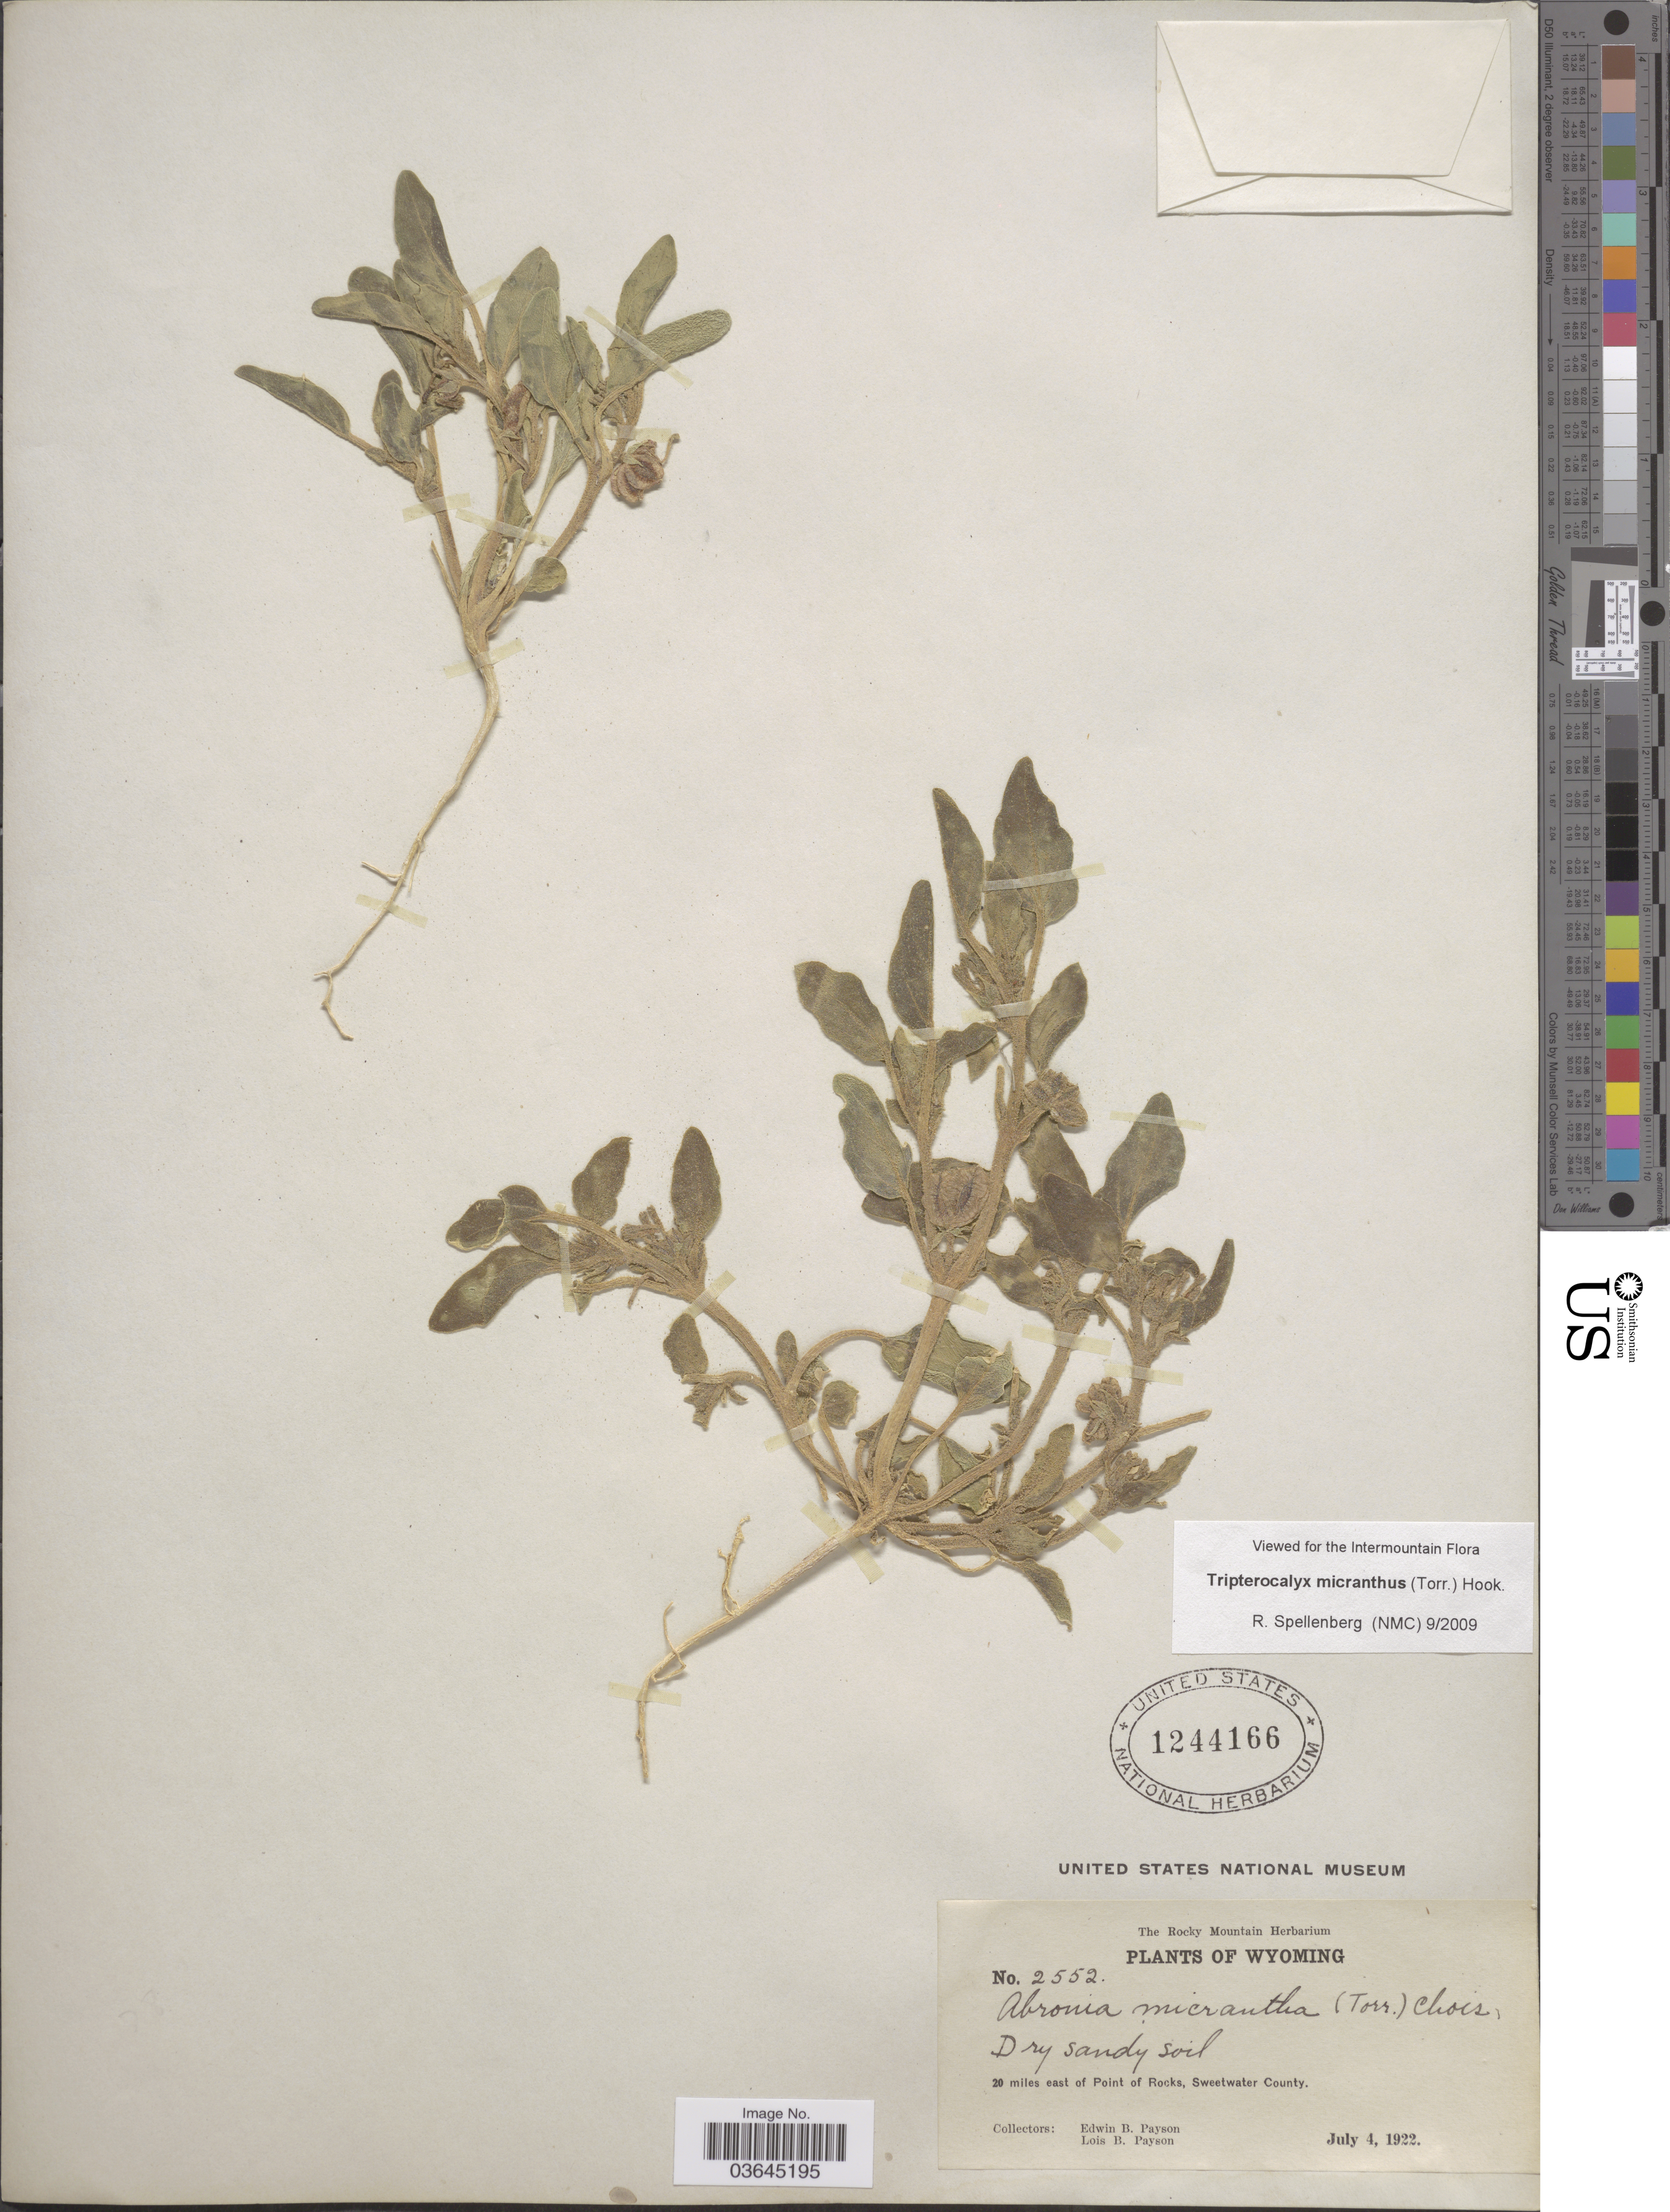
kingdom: Plantae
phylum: Tracheophyta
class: Magnoliopsida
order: Caryophyllales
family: Nyctaginaceae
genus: Tripterocalyx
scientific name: Tripterocalyx micranthus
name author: (Torr.) Hook.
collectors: E. B. Payson & L. Payson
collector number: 2552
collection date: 1922-07-04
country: United States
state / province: Wyoming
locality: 20 miles east of Point of Rocks, Sweetwater County.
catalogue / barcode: US 1244166